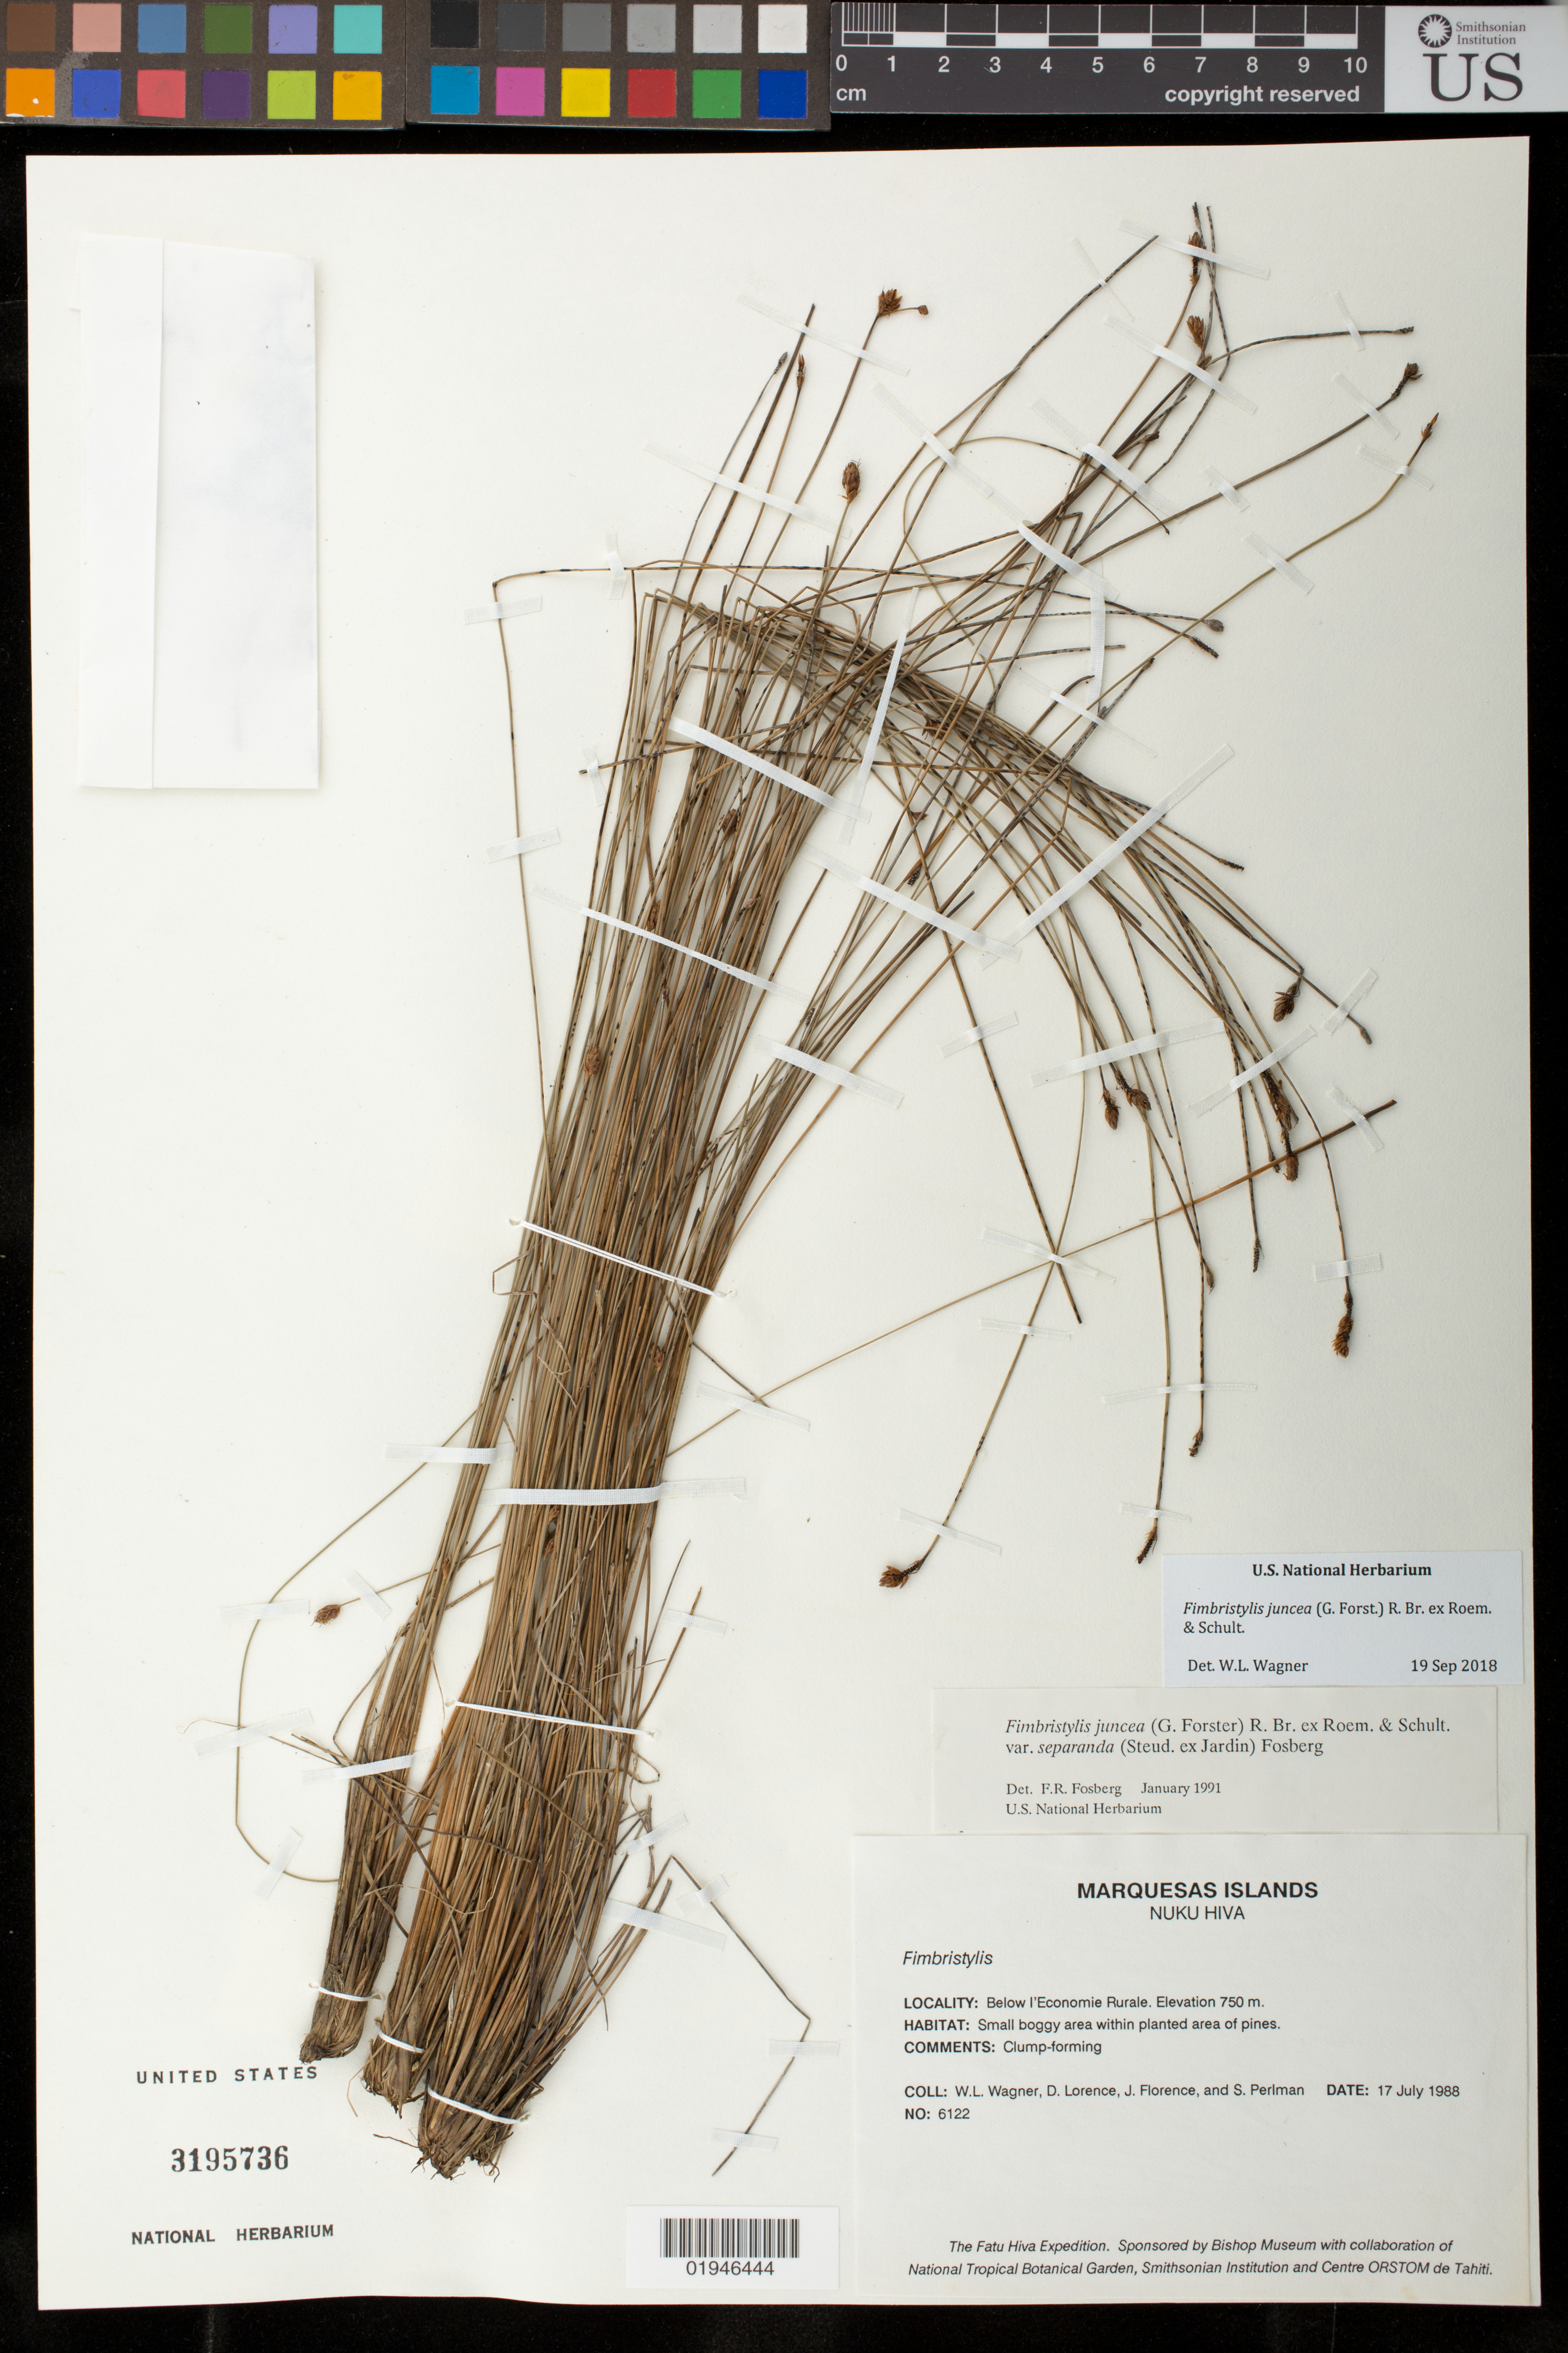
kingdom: Plantae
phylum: Tracheophyta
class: Liliopsida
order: Poales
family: Cyperaceae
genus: Fimbristylis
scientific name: Fimbristylis juncea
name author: (G. Forst.) Br. ex Roem. & Schult.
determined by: Wagner, W. L., (BOT), Smithsonian Institution - National Museum of Natural History (UNITED STATES)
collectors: W. L. Wagner, D. Lorence, J. Florence & S. P. Perlman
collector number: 6122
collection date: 1988-07-17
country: French Polynesia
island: Nuku Hiva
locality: Below l'Economie Rurale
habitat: Small boggy area within planted area of pines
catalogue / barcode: US 3195736